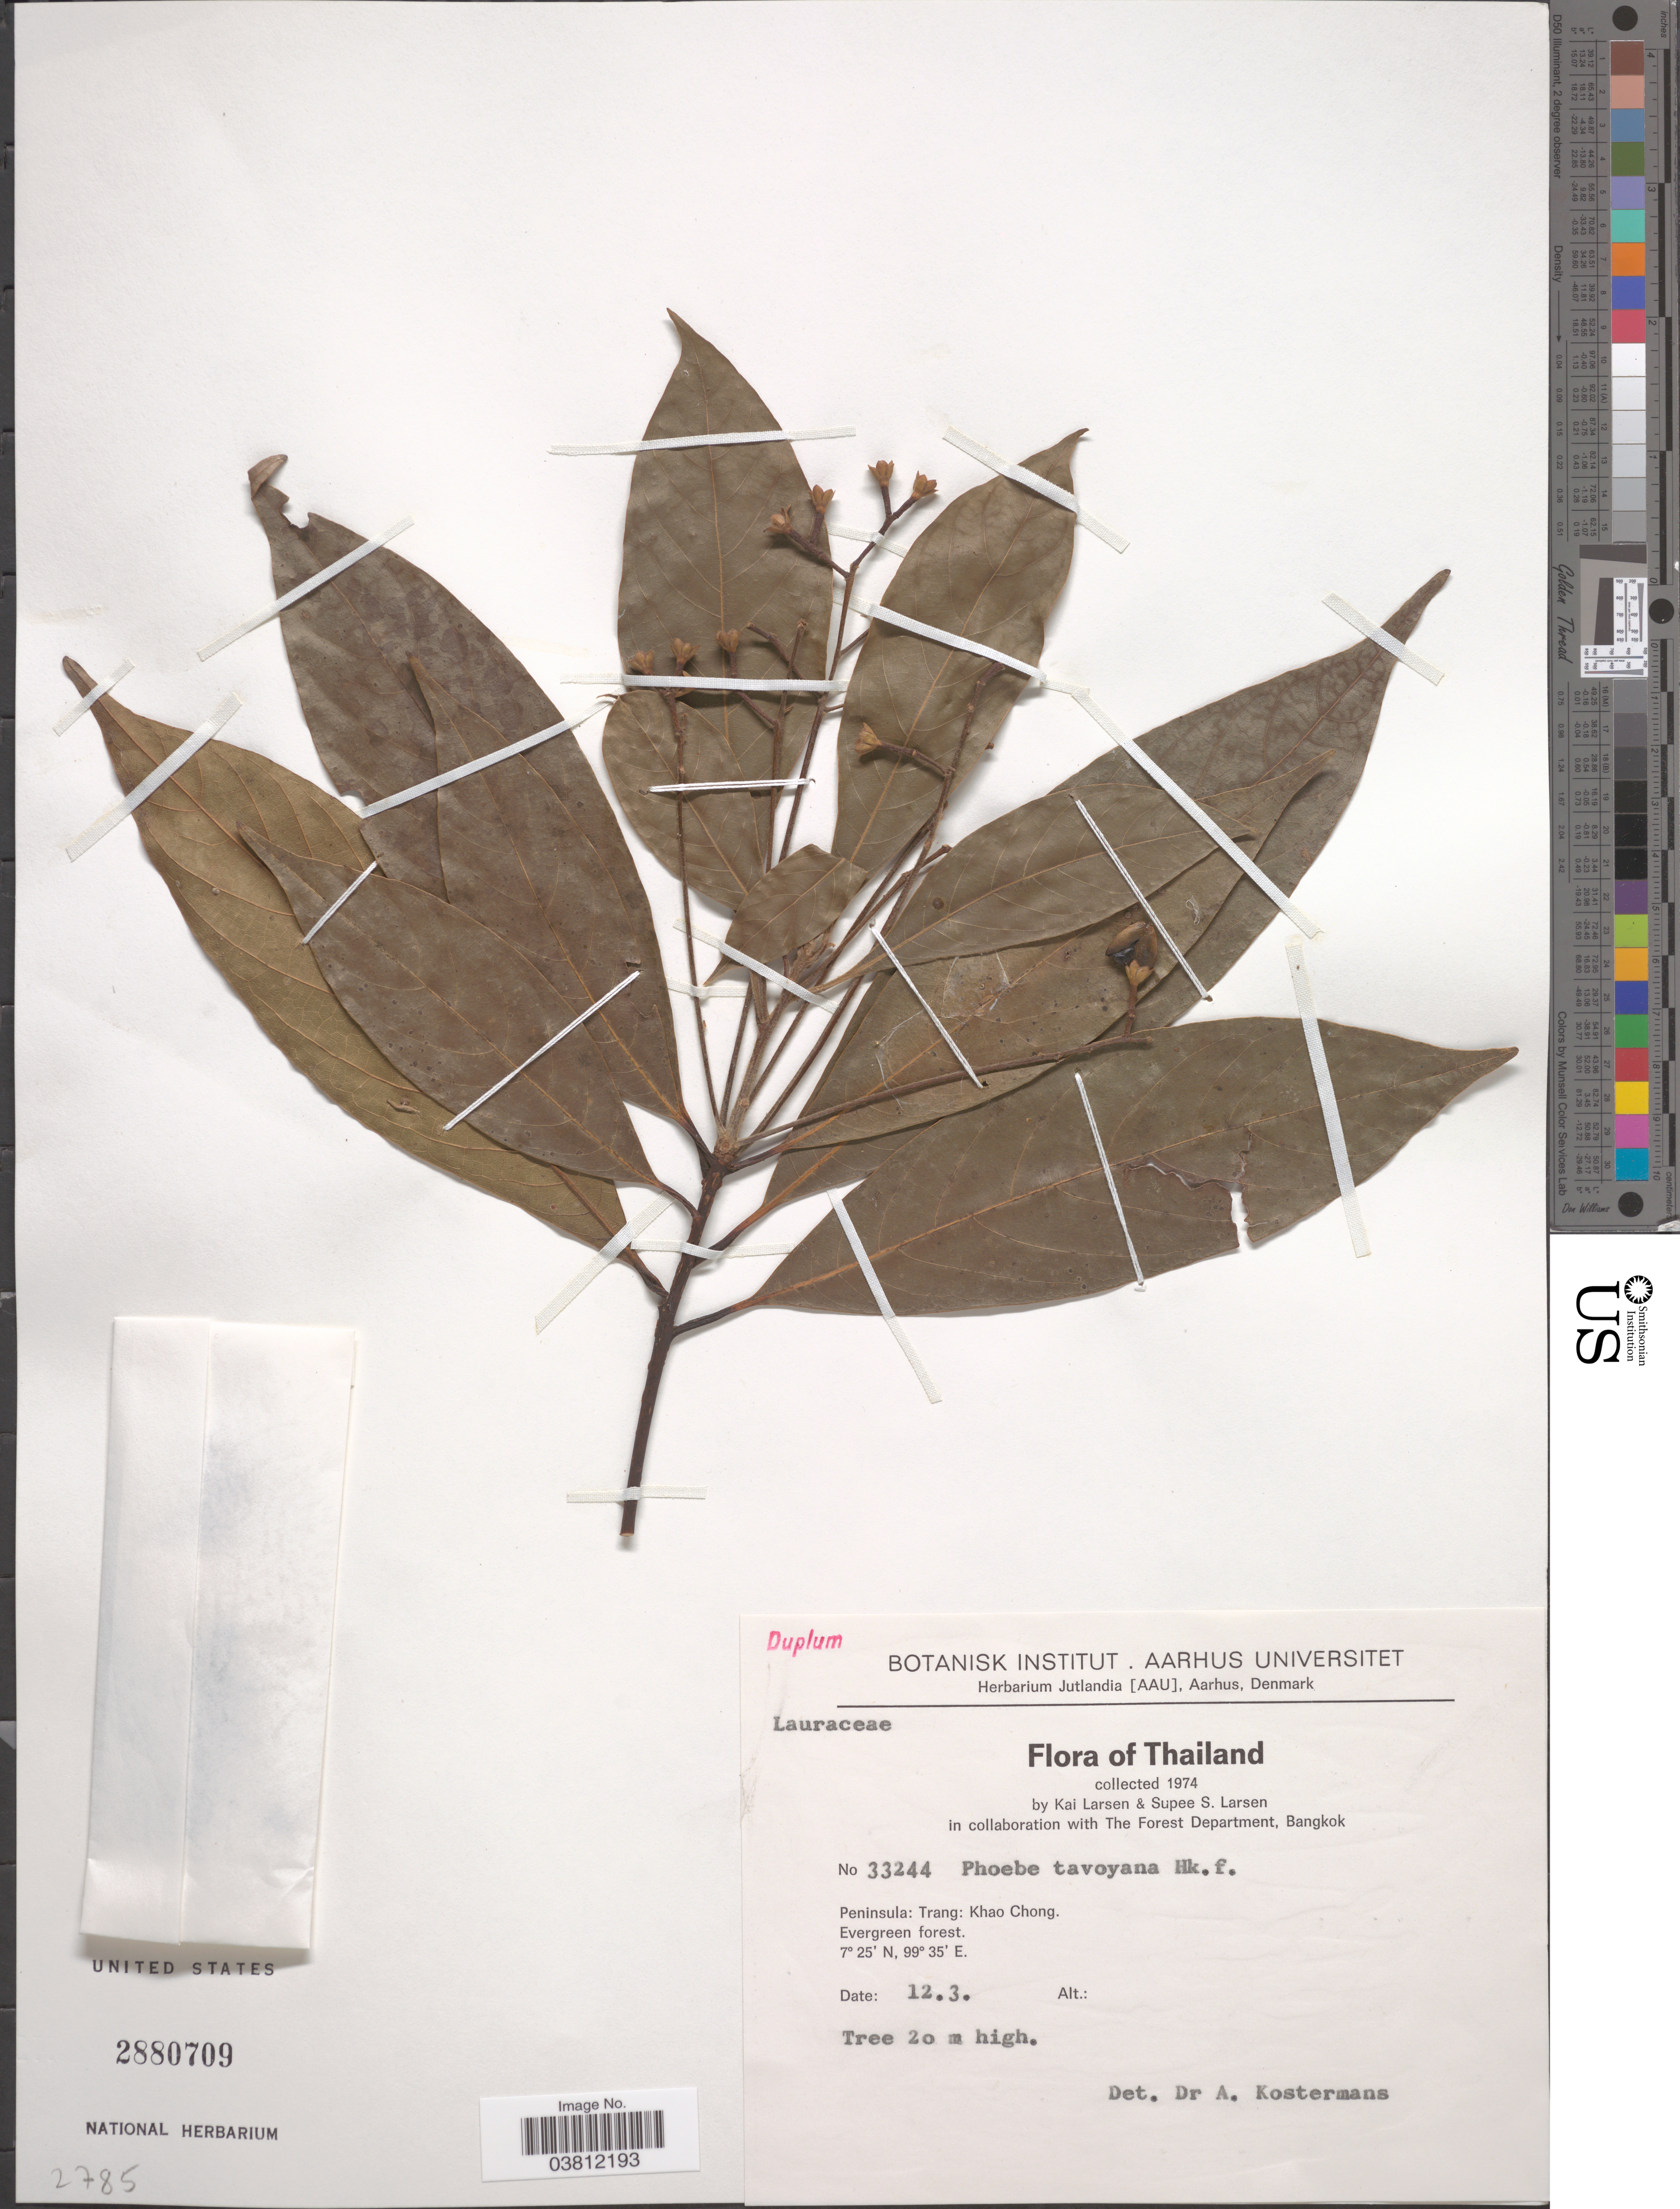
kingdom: Plantae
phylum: Tracheophyta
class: Magnoliopsida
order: Laurales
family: Lauraceae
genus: Phoebe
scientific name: Phoebe tavoyana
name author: (Meisn.) Hook. f.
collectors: K. Larsen & S. Larsen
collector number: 33244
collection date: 1974-03-12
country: Thailand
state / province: Trang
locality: Peninsula: Trang: Khao Chong.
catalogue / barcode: US 2880709